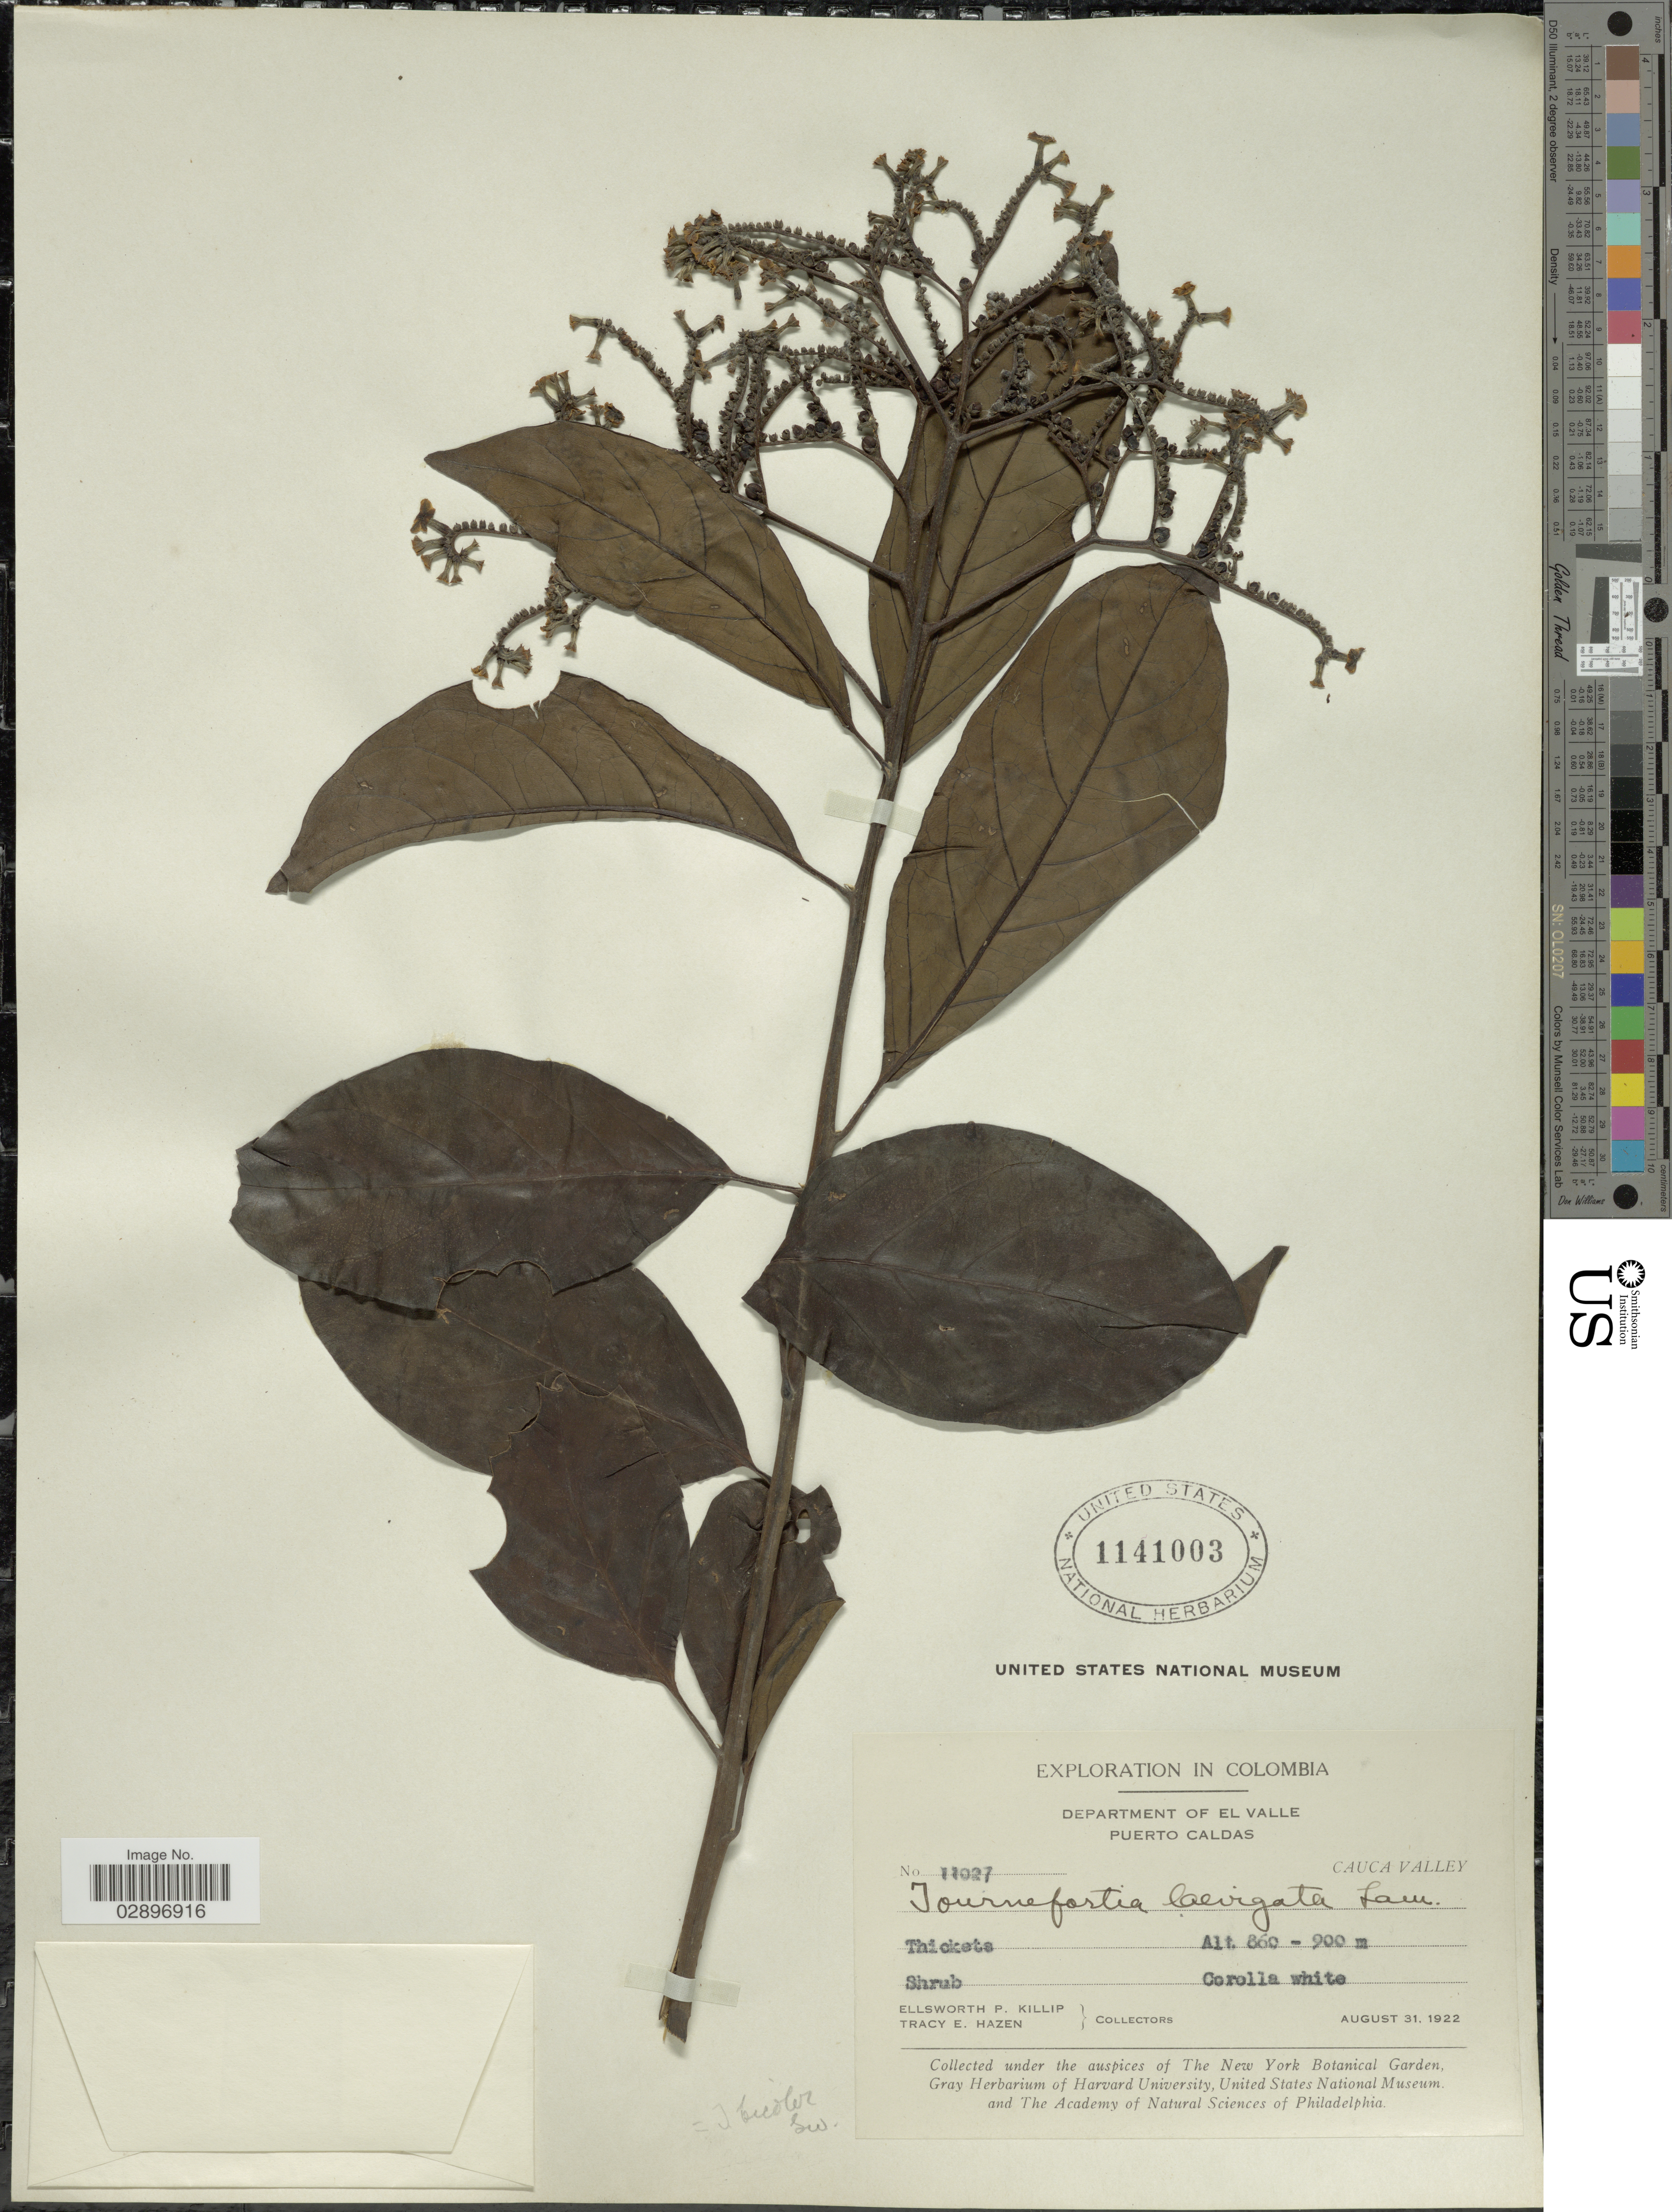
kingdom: Plantae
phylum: Tracheophyta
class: Magnoliopsida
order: Boraginales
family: Heliotropiaceae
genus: Tournefortia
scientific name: Tournefortia bicolor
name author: Sw.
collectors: E. P. Killip & T. E. Hazen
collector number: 11027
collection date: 1922-08-31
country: Colombia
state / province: Valle del Cauca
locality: Department of El Valle. Puerto Caldas. Cauca Valley.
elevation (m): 860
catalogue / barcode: US 1141003